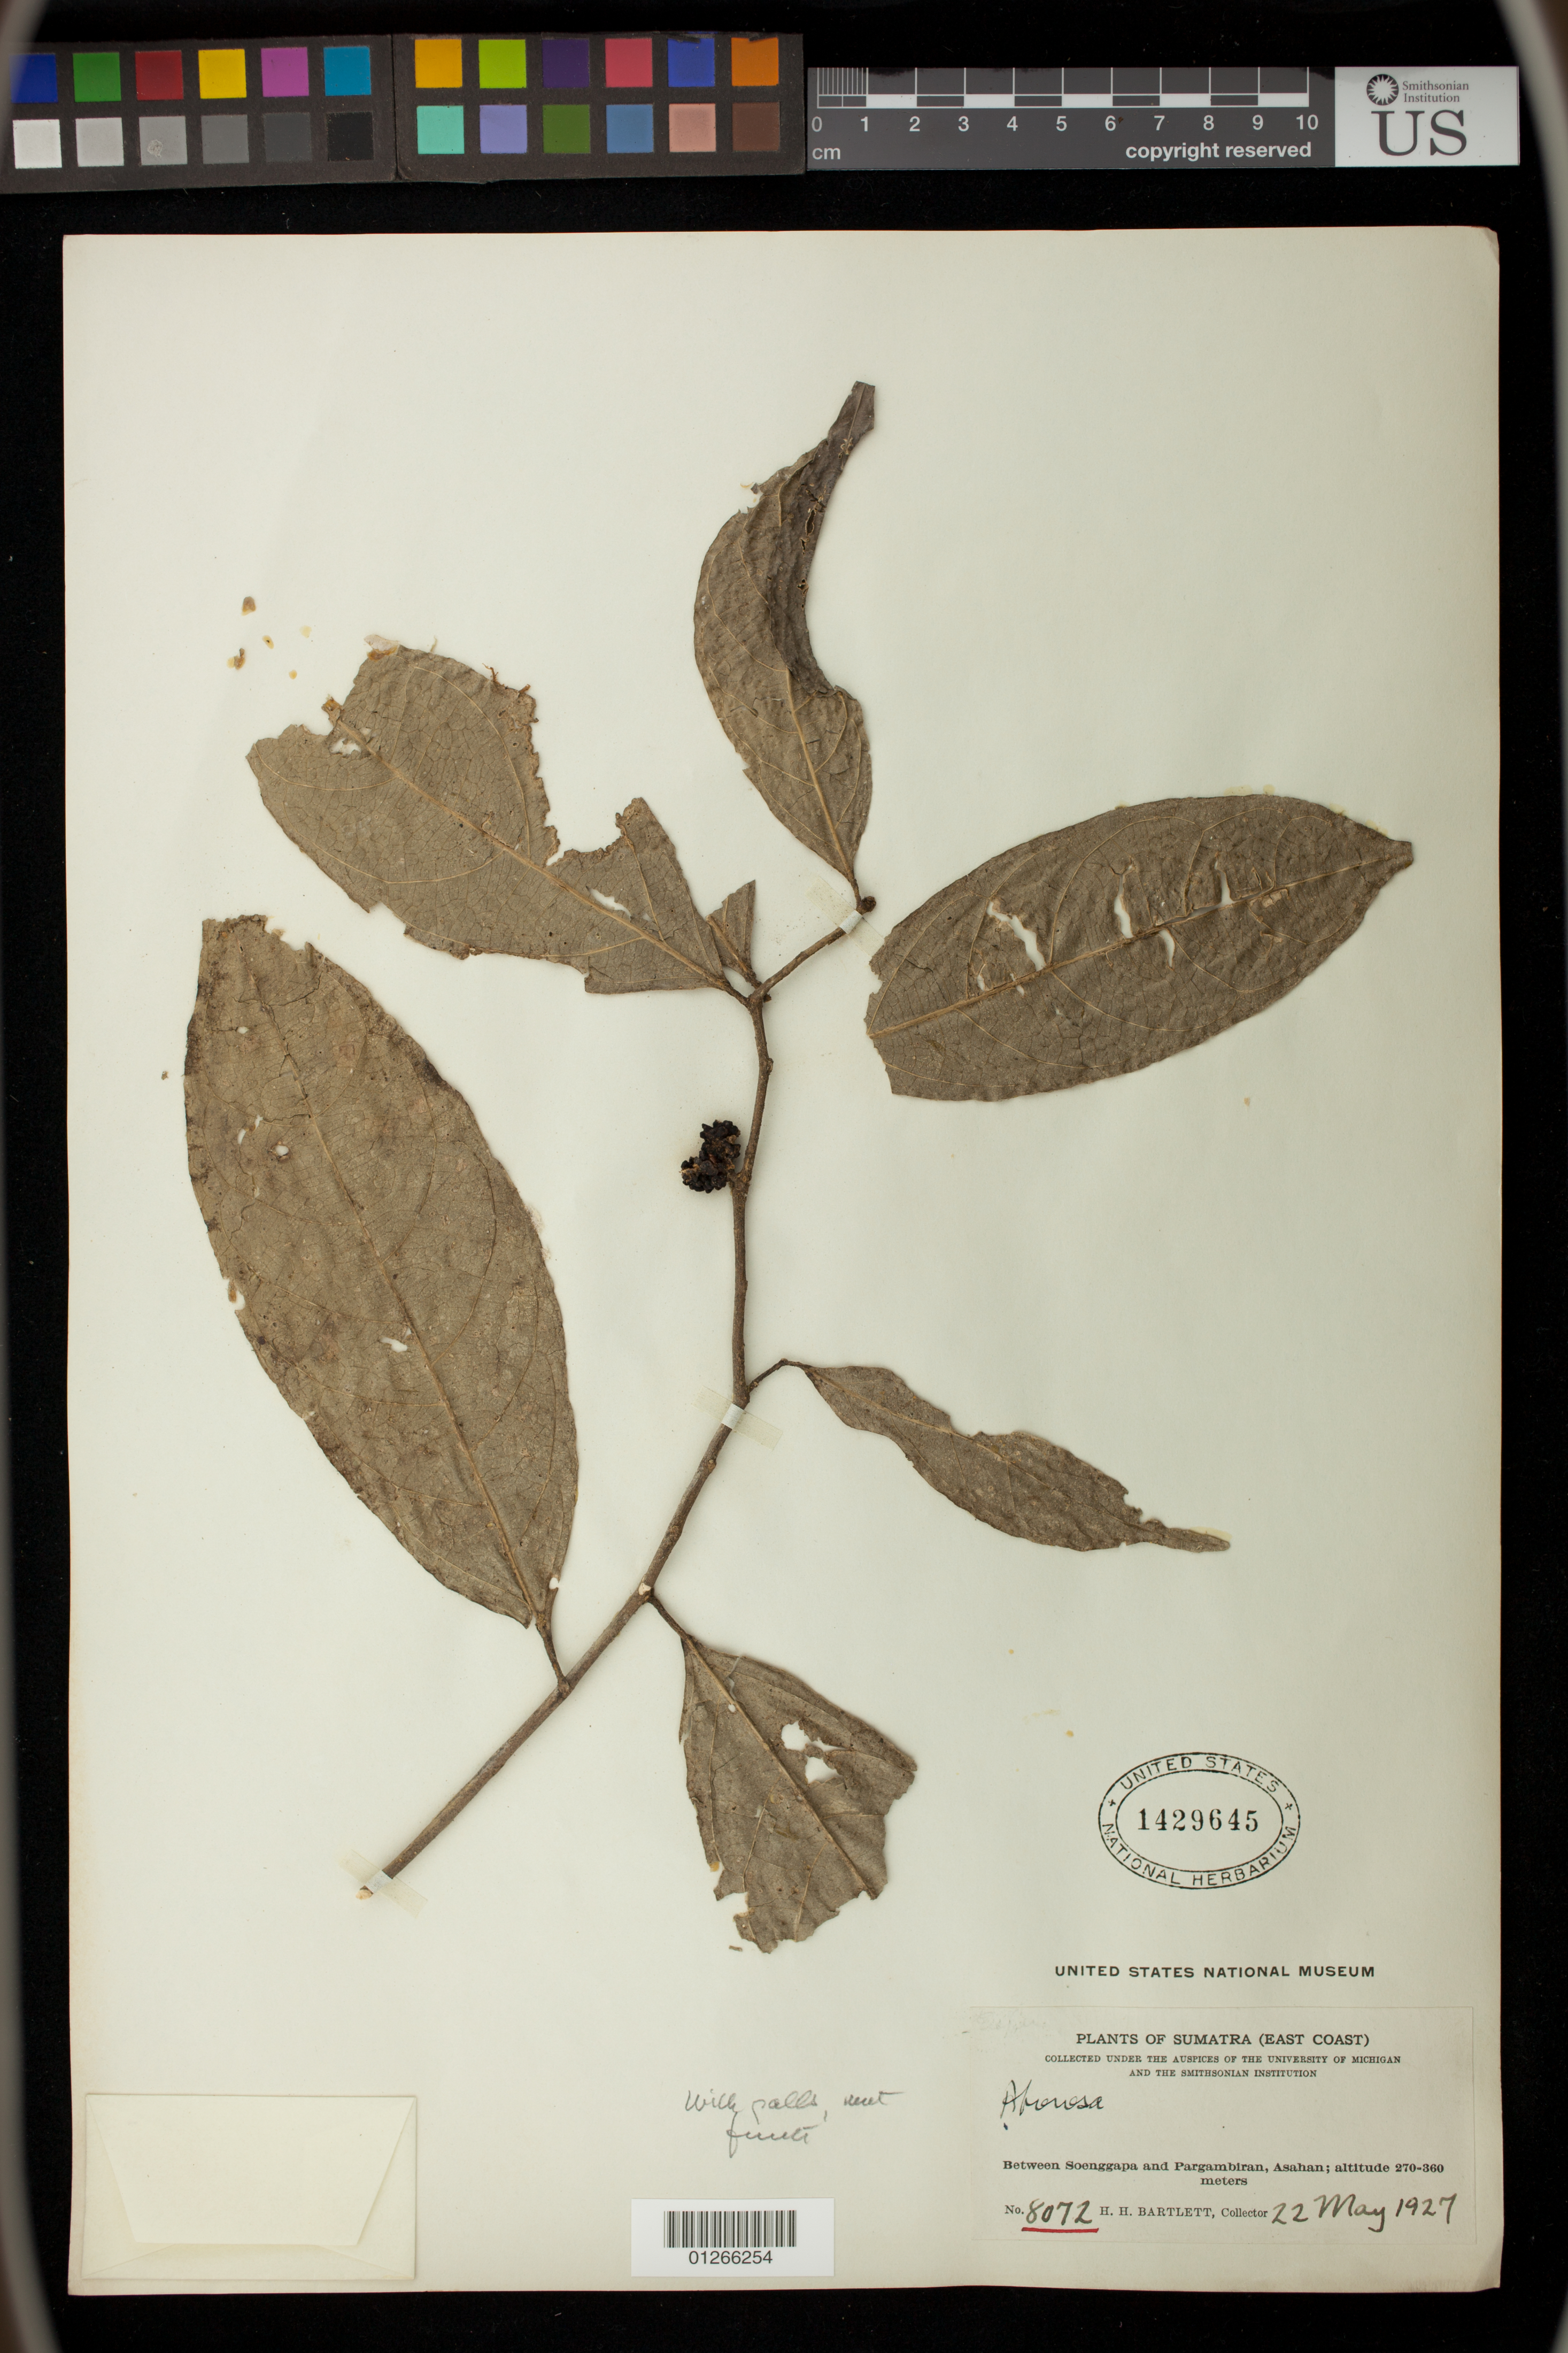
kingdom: Plantae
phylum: Tracheophyta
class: Magnoliopsida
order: Malpighiales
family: Phyllanthaceae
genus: Aporosa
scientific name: Aporosa sp.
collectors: H. H. Bartlett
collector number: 8072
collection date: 1927-05-22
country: Indonesia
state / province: Sumatra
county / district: Sumatera Utara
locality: Between Soenggapa and Pargambiran, Asahan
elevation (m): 270